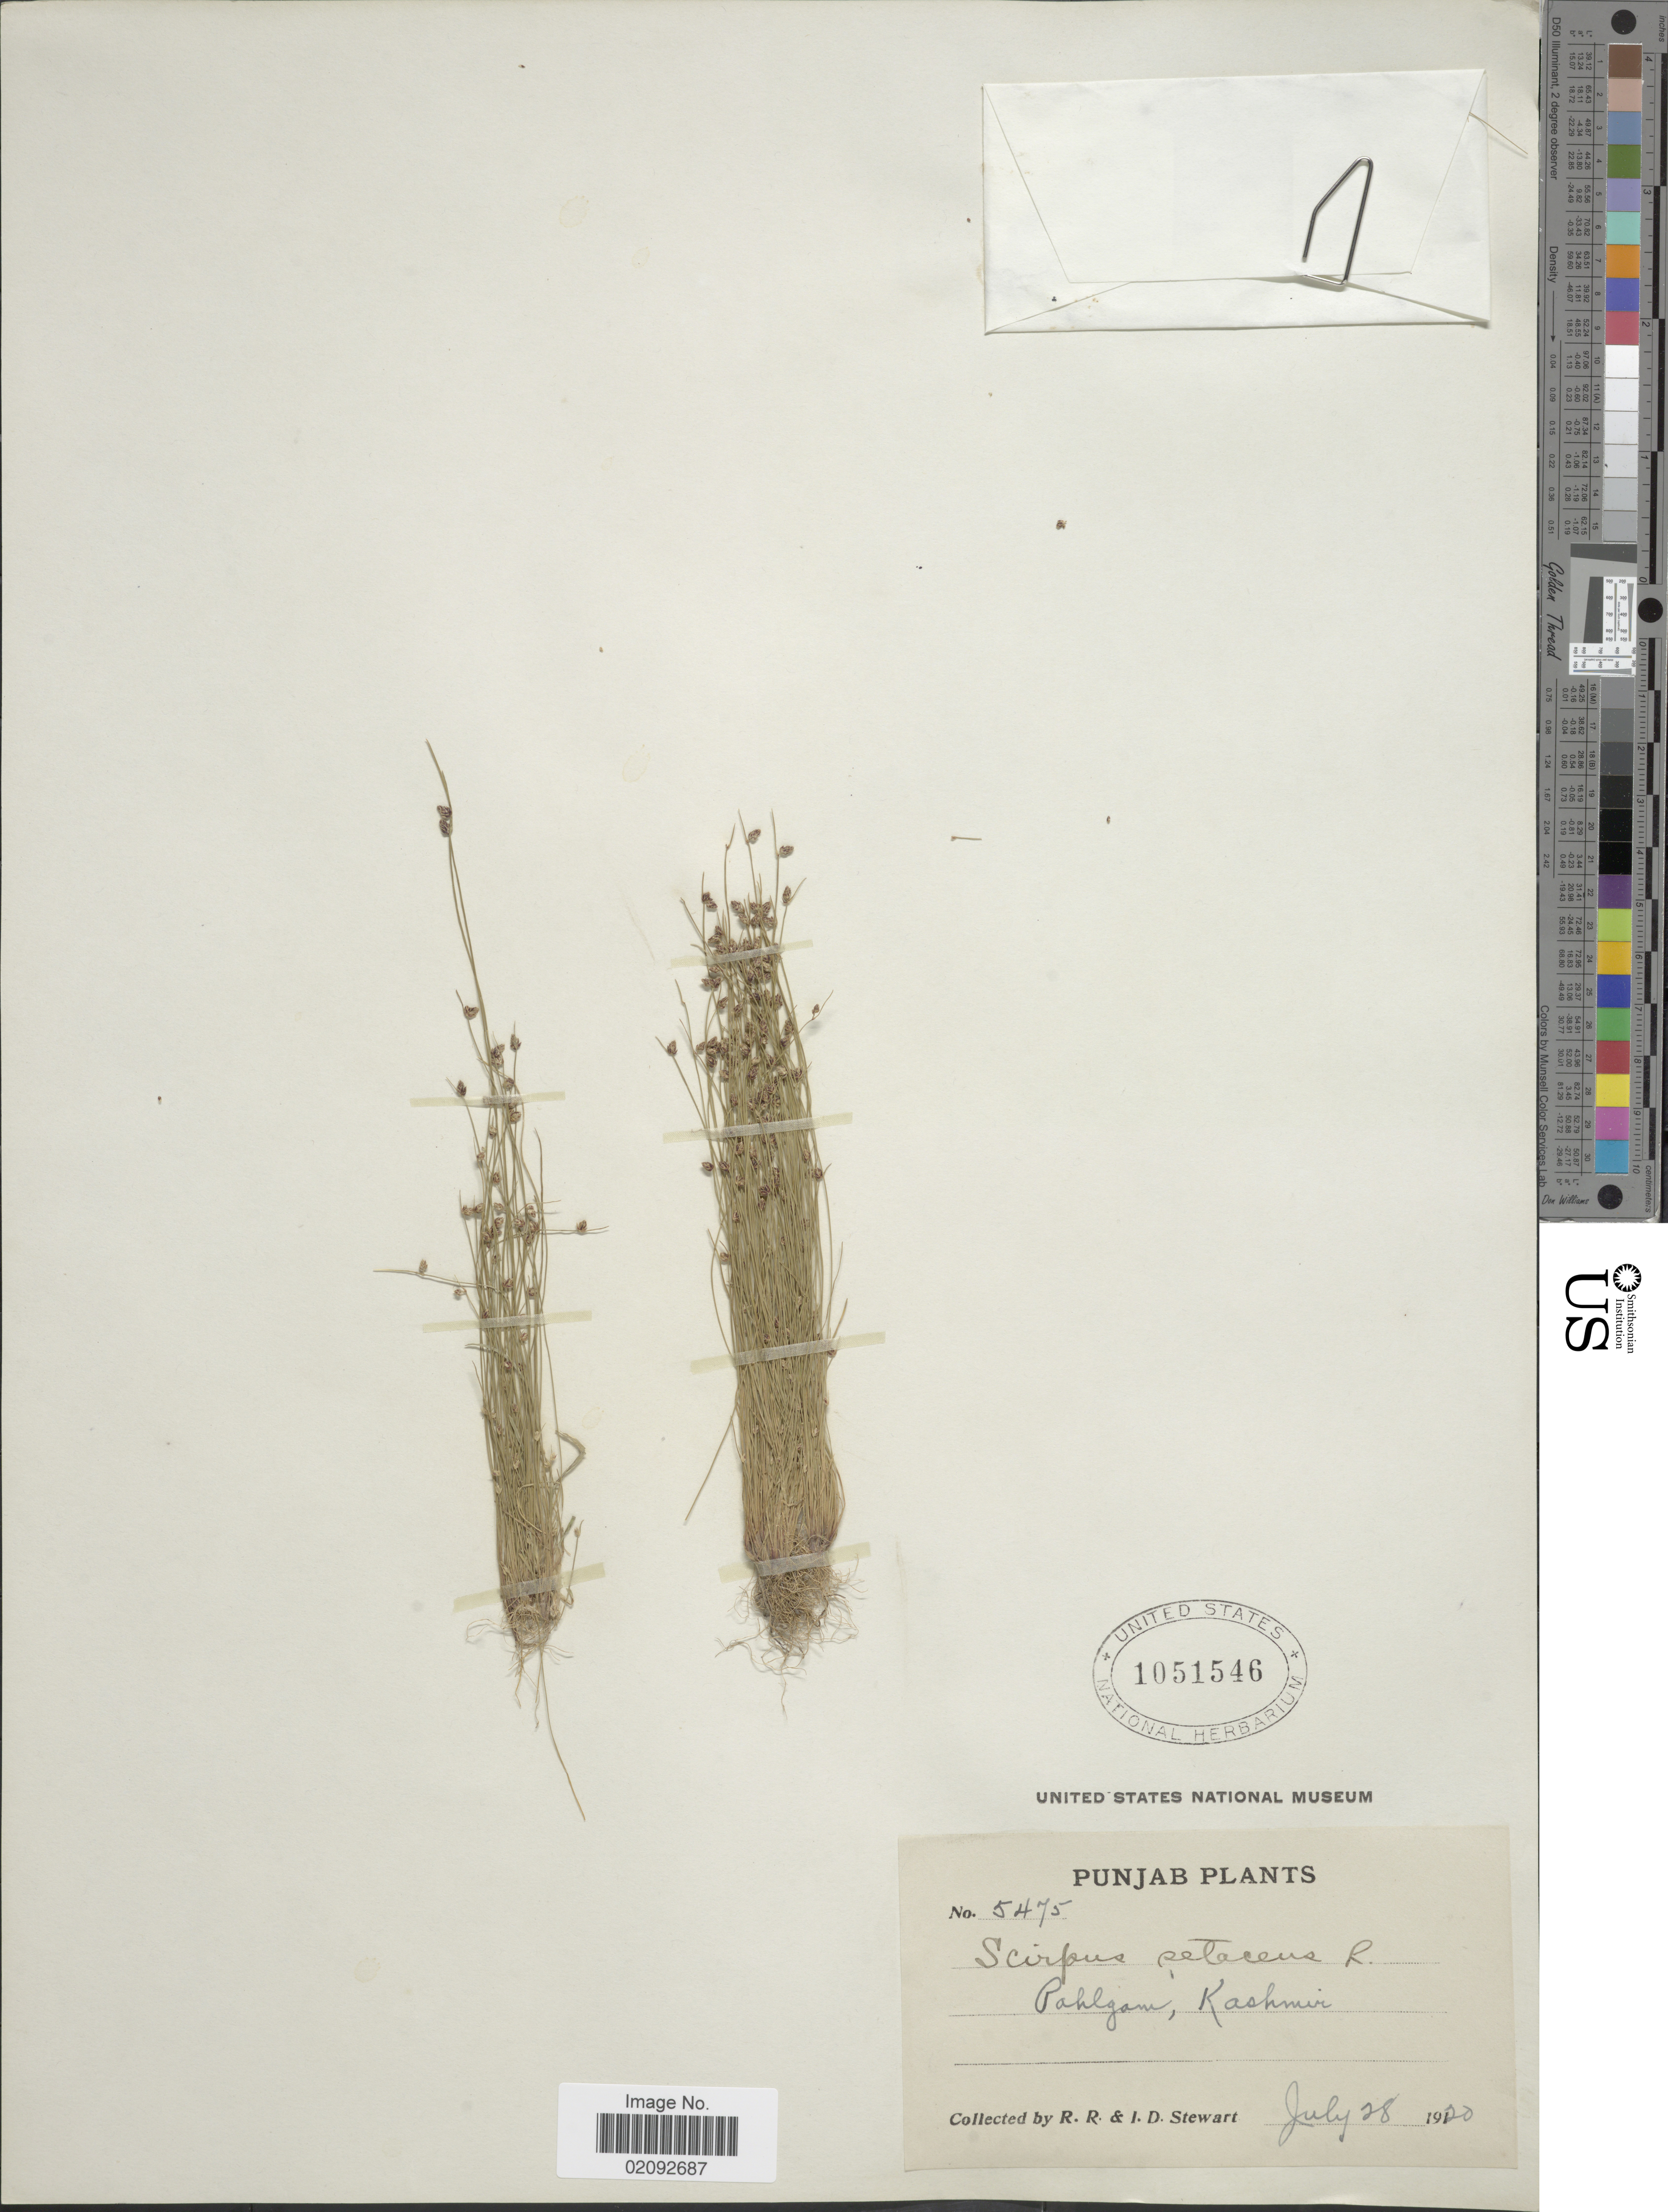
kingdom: Plantae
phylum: Tracheophyta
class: Liliopsida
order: Poales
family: Cyperaceae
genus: Isolepis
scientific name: Isolepis setacea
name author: (L.) R. Br.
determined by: Strong, Mark T., (BOT), Smithsonian Institution - National Museum of Natural History (UNITED STATES)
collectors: R. R. Stewart & I. Stewart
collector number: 5475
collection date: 1920-07-28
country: India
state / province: Punjab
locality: Pahlgam, Kashmir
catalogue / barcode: US 1051546